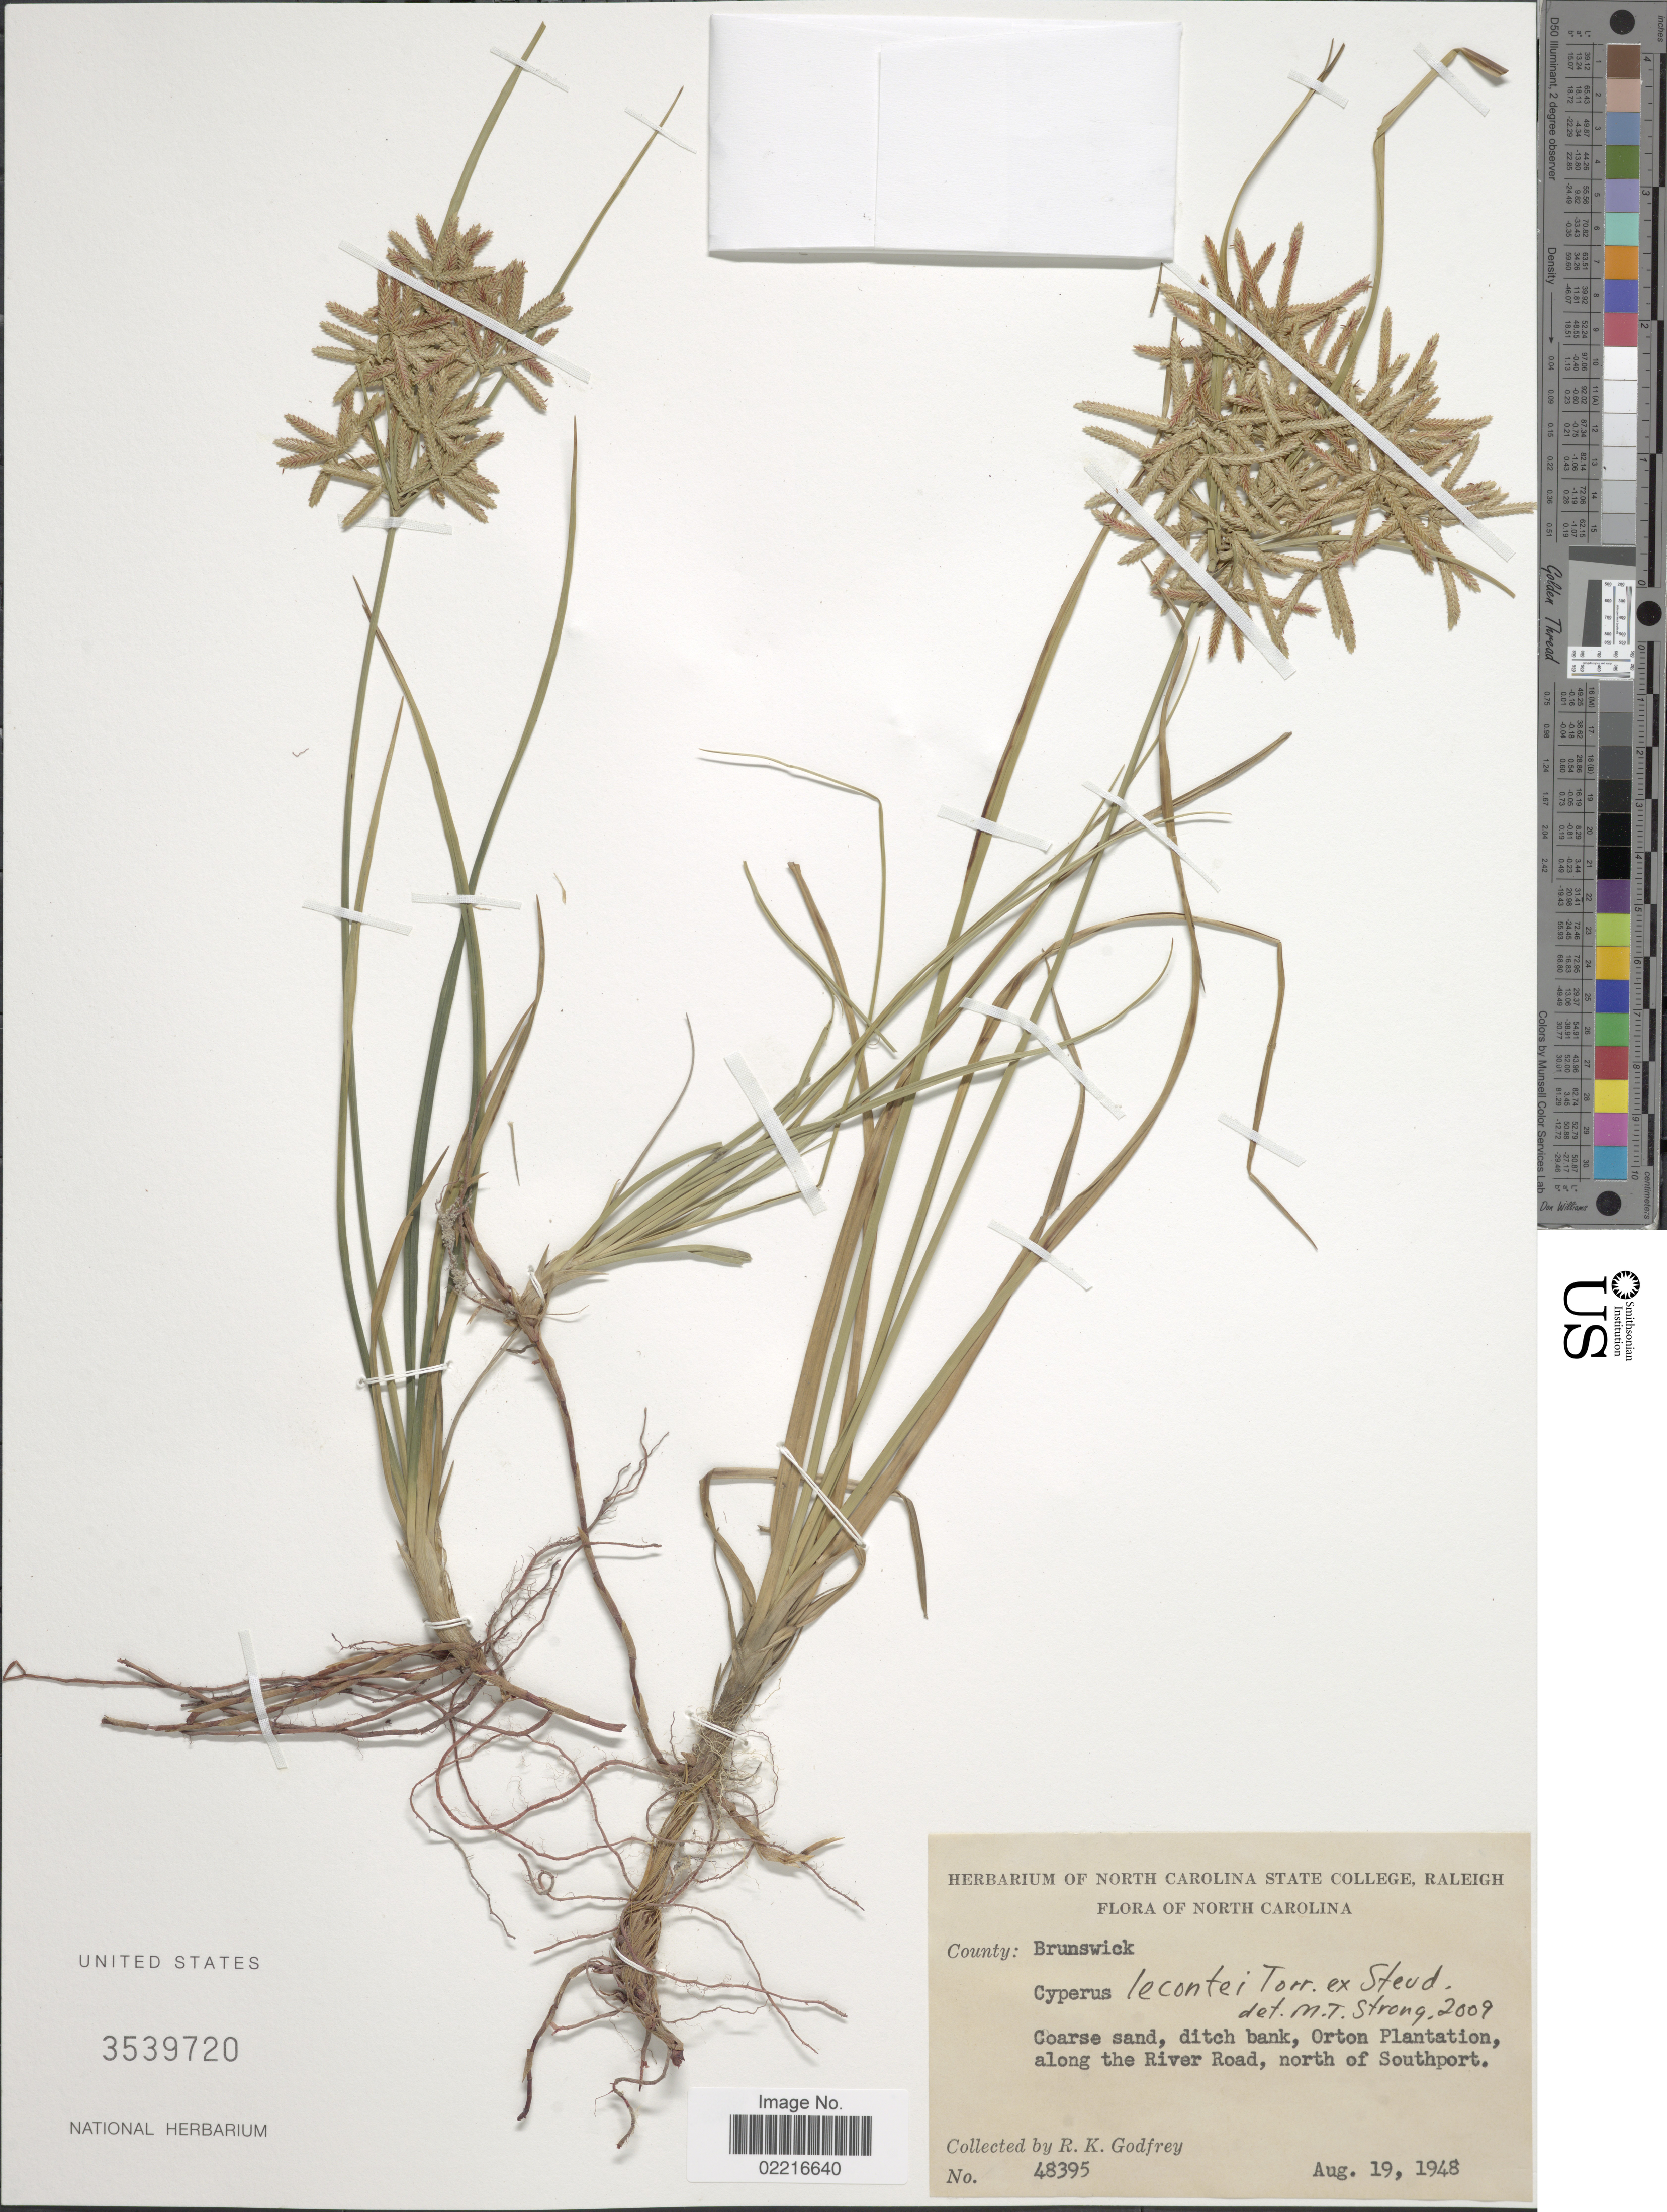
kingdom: Plantae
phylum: Tracheophyta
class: Liliopsida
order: Poales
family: Cyperaceae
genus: Cyperus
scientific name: Cyperus lecontei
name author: Torr. ex Steud.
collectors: R. K. Godfrey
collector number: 48395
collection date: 1948-08-19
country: United States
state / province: North Carolina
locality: County: Brunswick, Orton Plantation, along the River Road,, north of Southport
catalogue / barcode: US 3539720